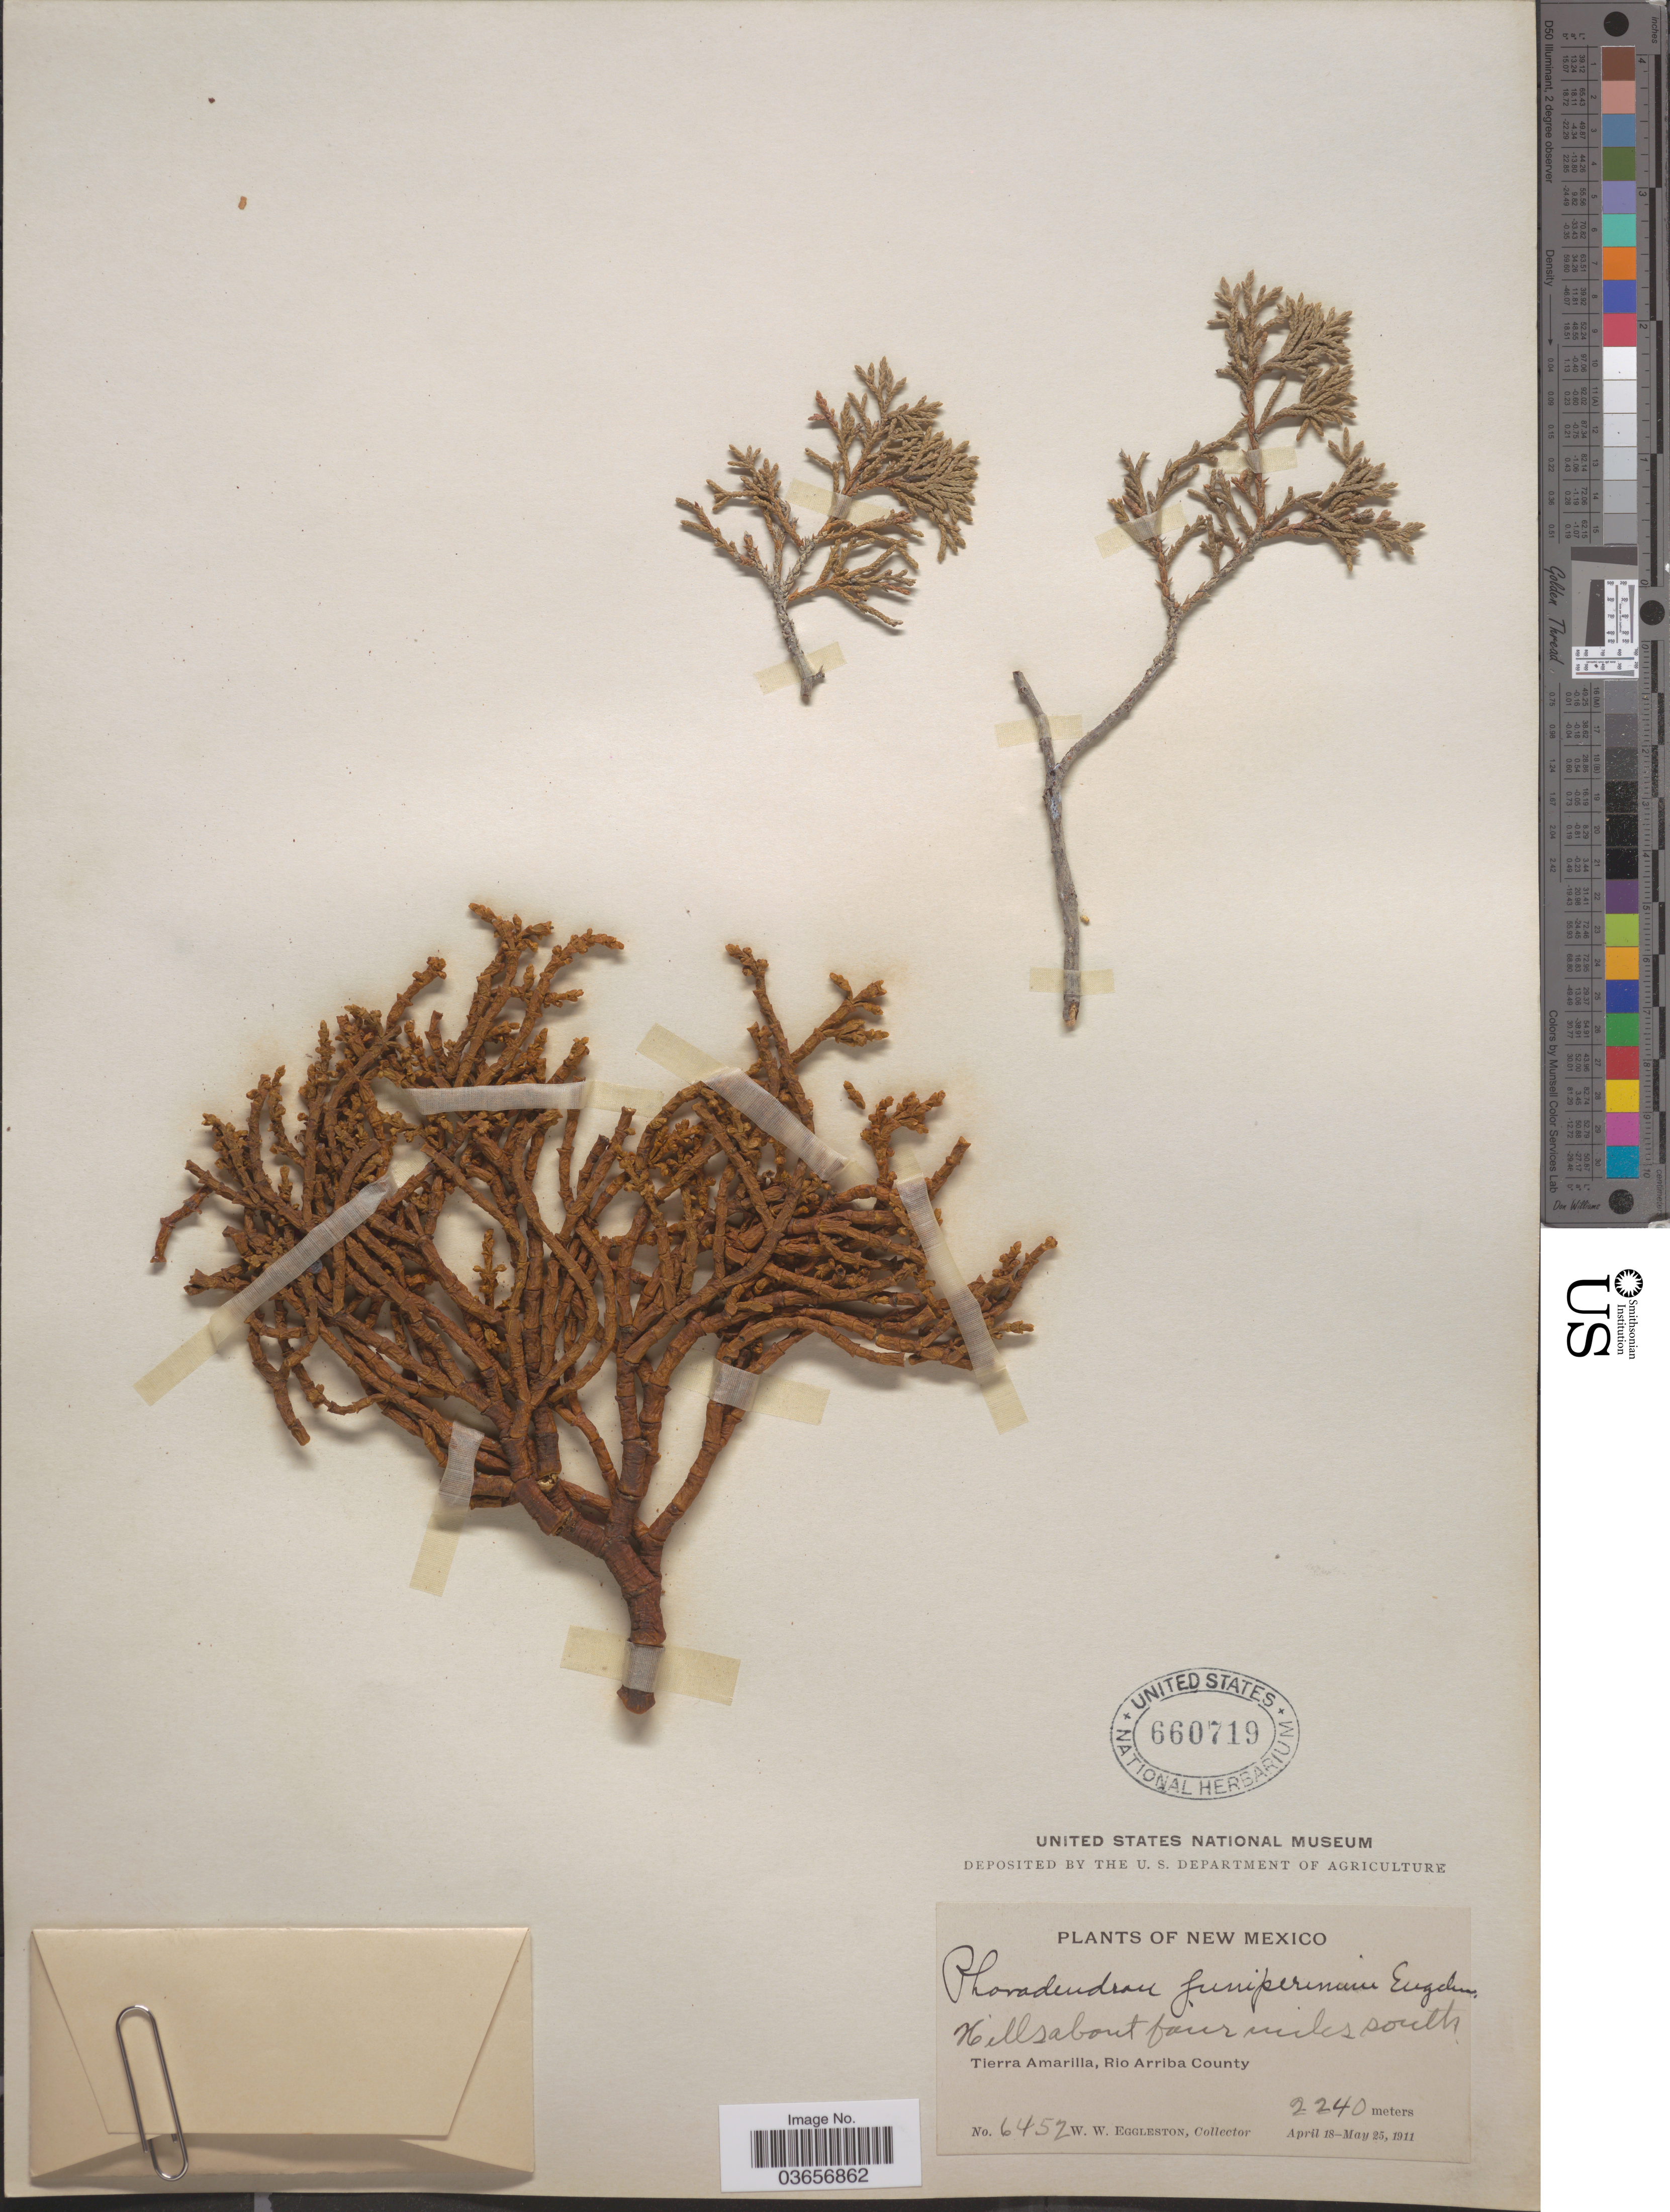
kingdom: Plantae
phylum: Tracheophyta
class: Magnoliopsida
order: Santalales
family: Viscaceae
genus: Phoradendron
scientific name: Phoradendron juniperinum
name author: Engelm. ex A. Gray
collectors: W. W. Eggleston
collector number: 6452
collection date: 1911-04-18/1911-05-25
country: United States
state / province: New Mexico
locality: Hills about four miles south Tierra Amarilla, Rio Arriba County.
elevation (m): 2240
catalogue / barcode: US 660719